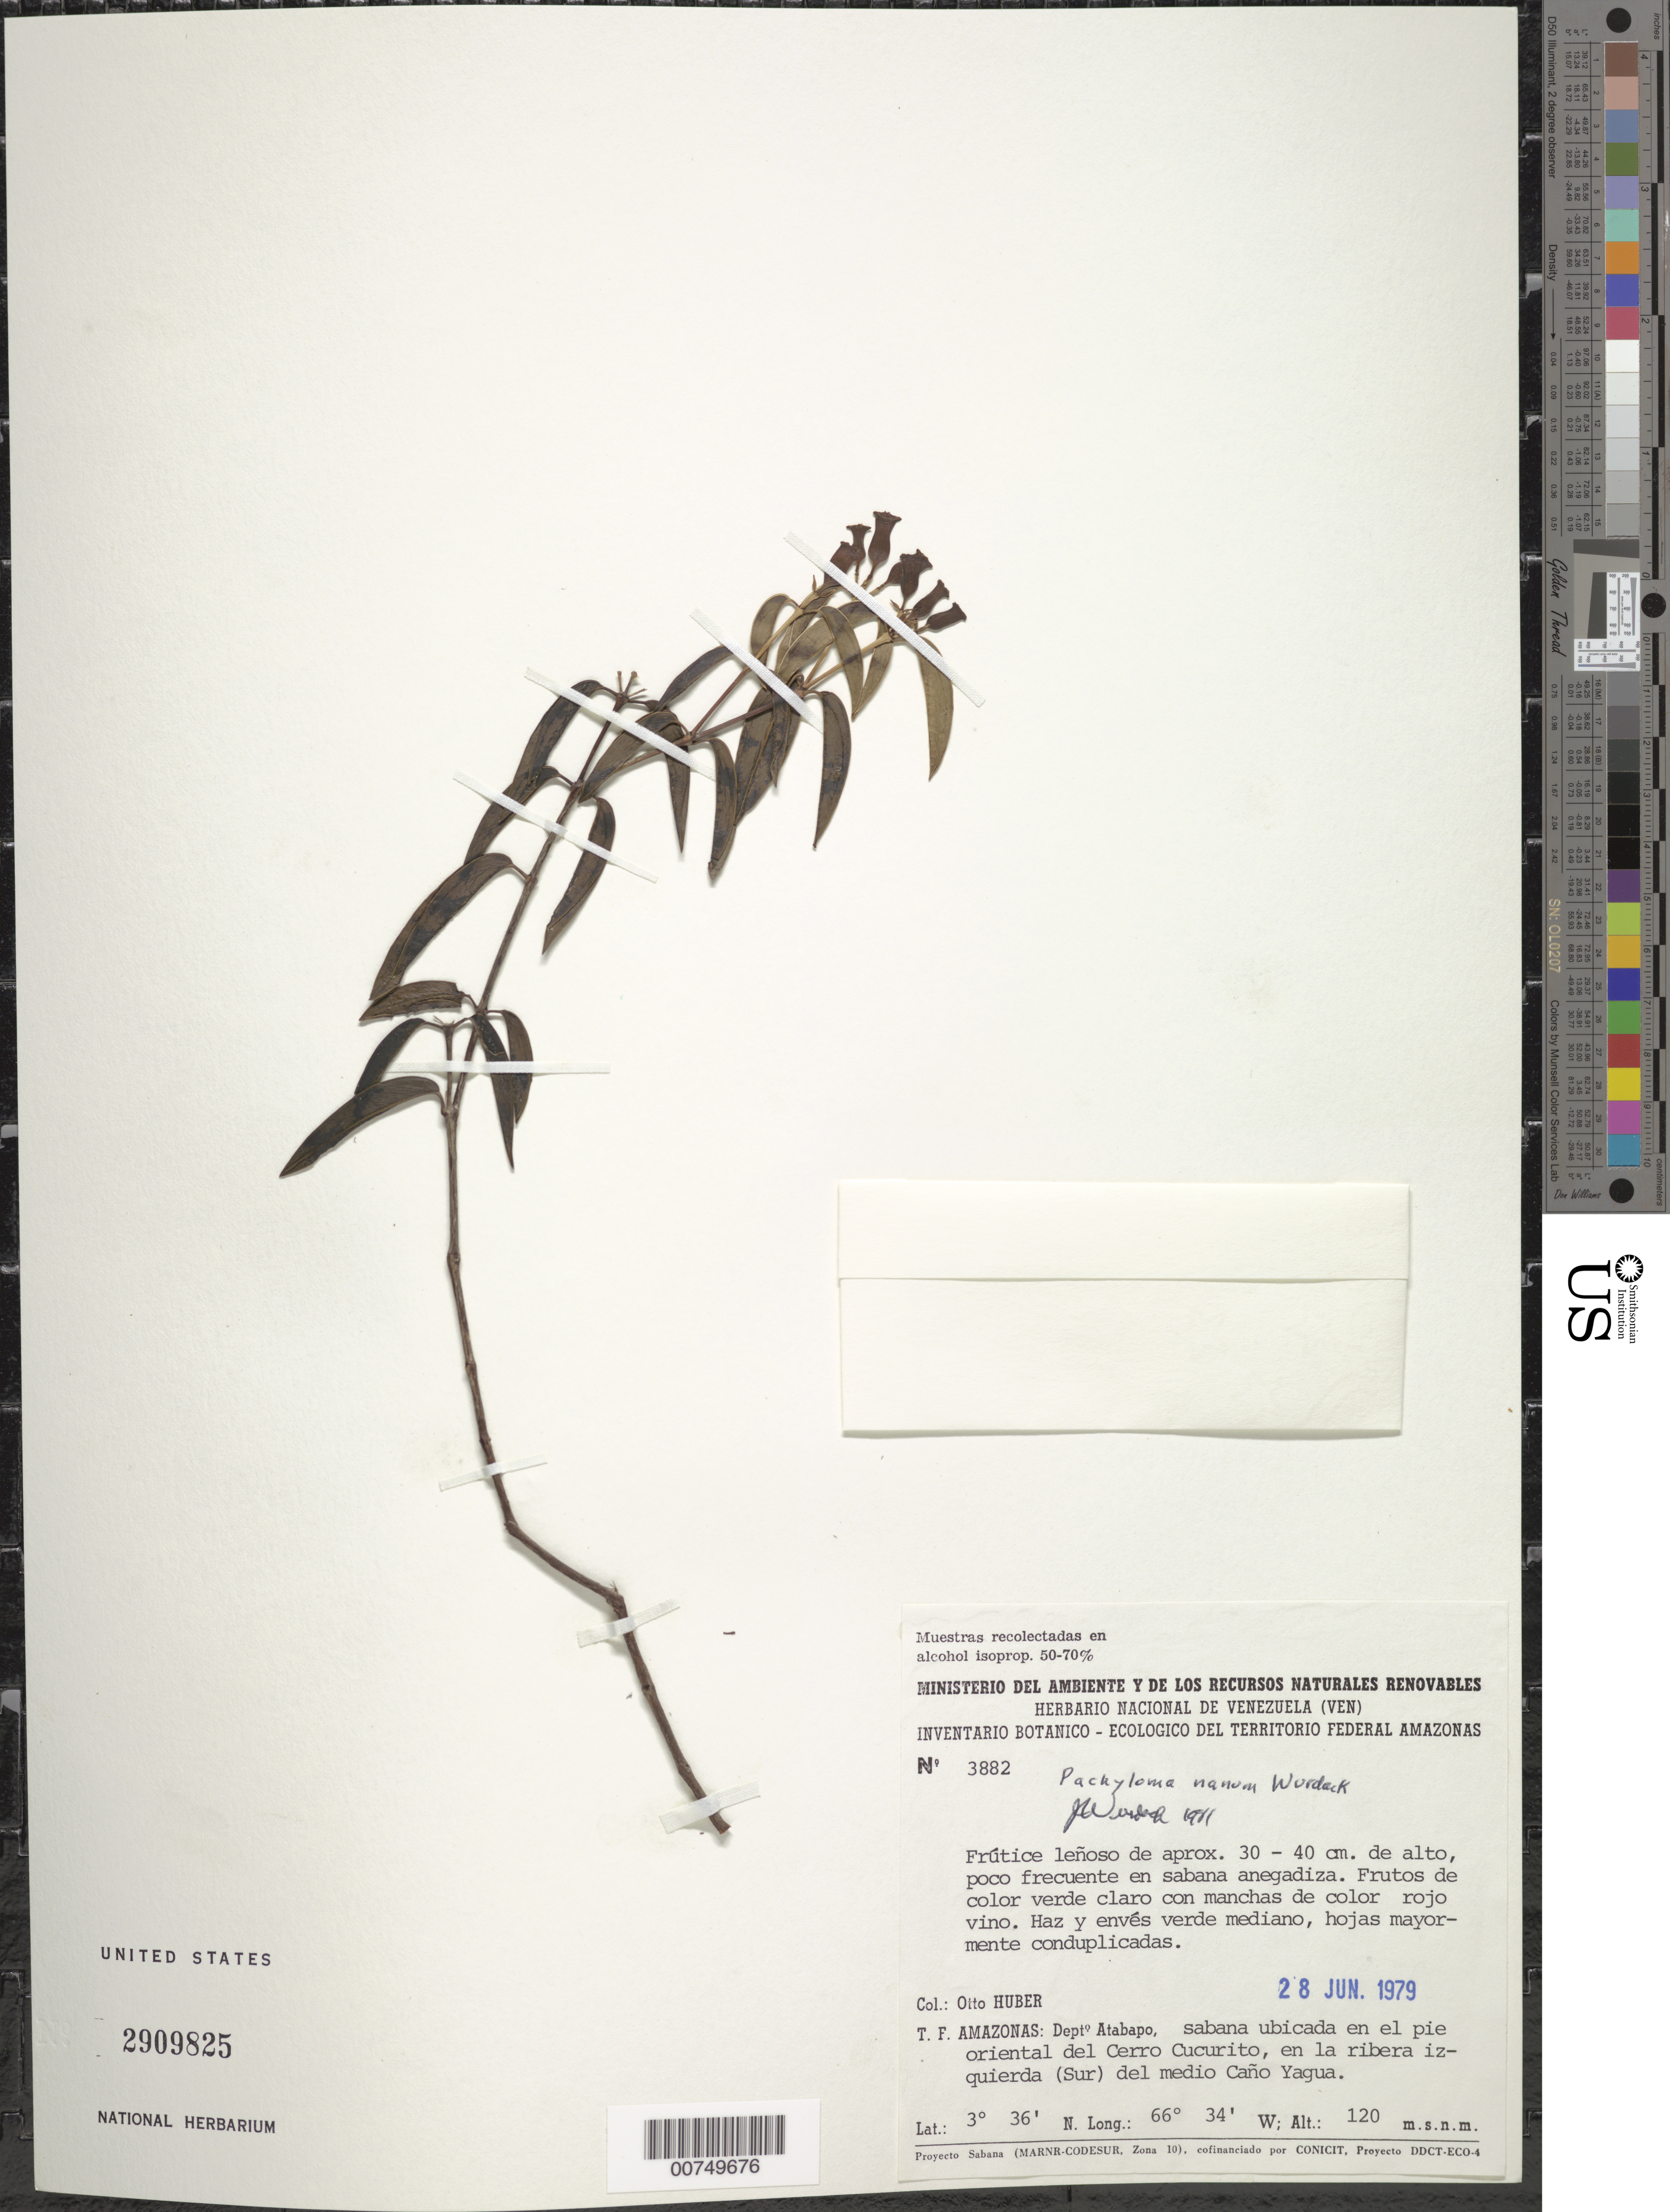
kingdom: Plantae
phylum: Tracheophyta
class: Magnoliopsida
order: Myrtales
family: Melastomataceae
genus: Pachyloma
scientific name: Pachyloma nanum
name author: Wurdack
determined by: Wurdack, John J., (US), US (UNITED STATES)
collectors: O. Huber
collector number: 3882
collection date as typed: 28-Jun-79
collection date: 1979-06-28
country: Venezuela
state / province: Amazonas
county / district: Atabapo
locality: Cerro Cucurito, Caño Yagua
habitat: Savanna, subject to flooding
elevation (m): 120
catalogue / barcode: US 2909825